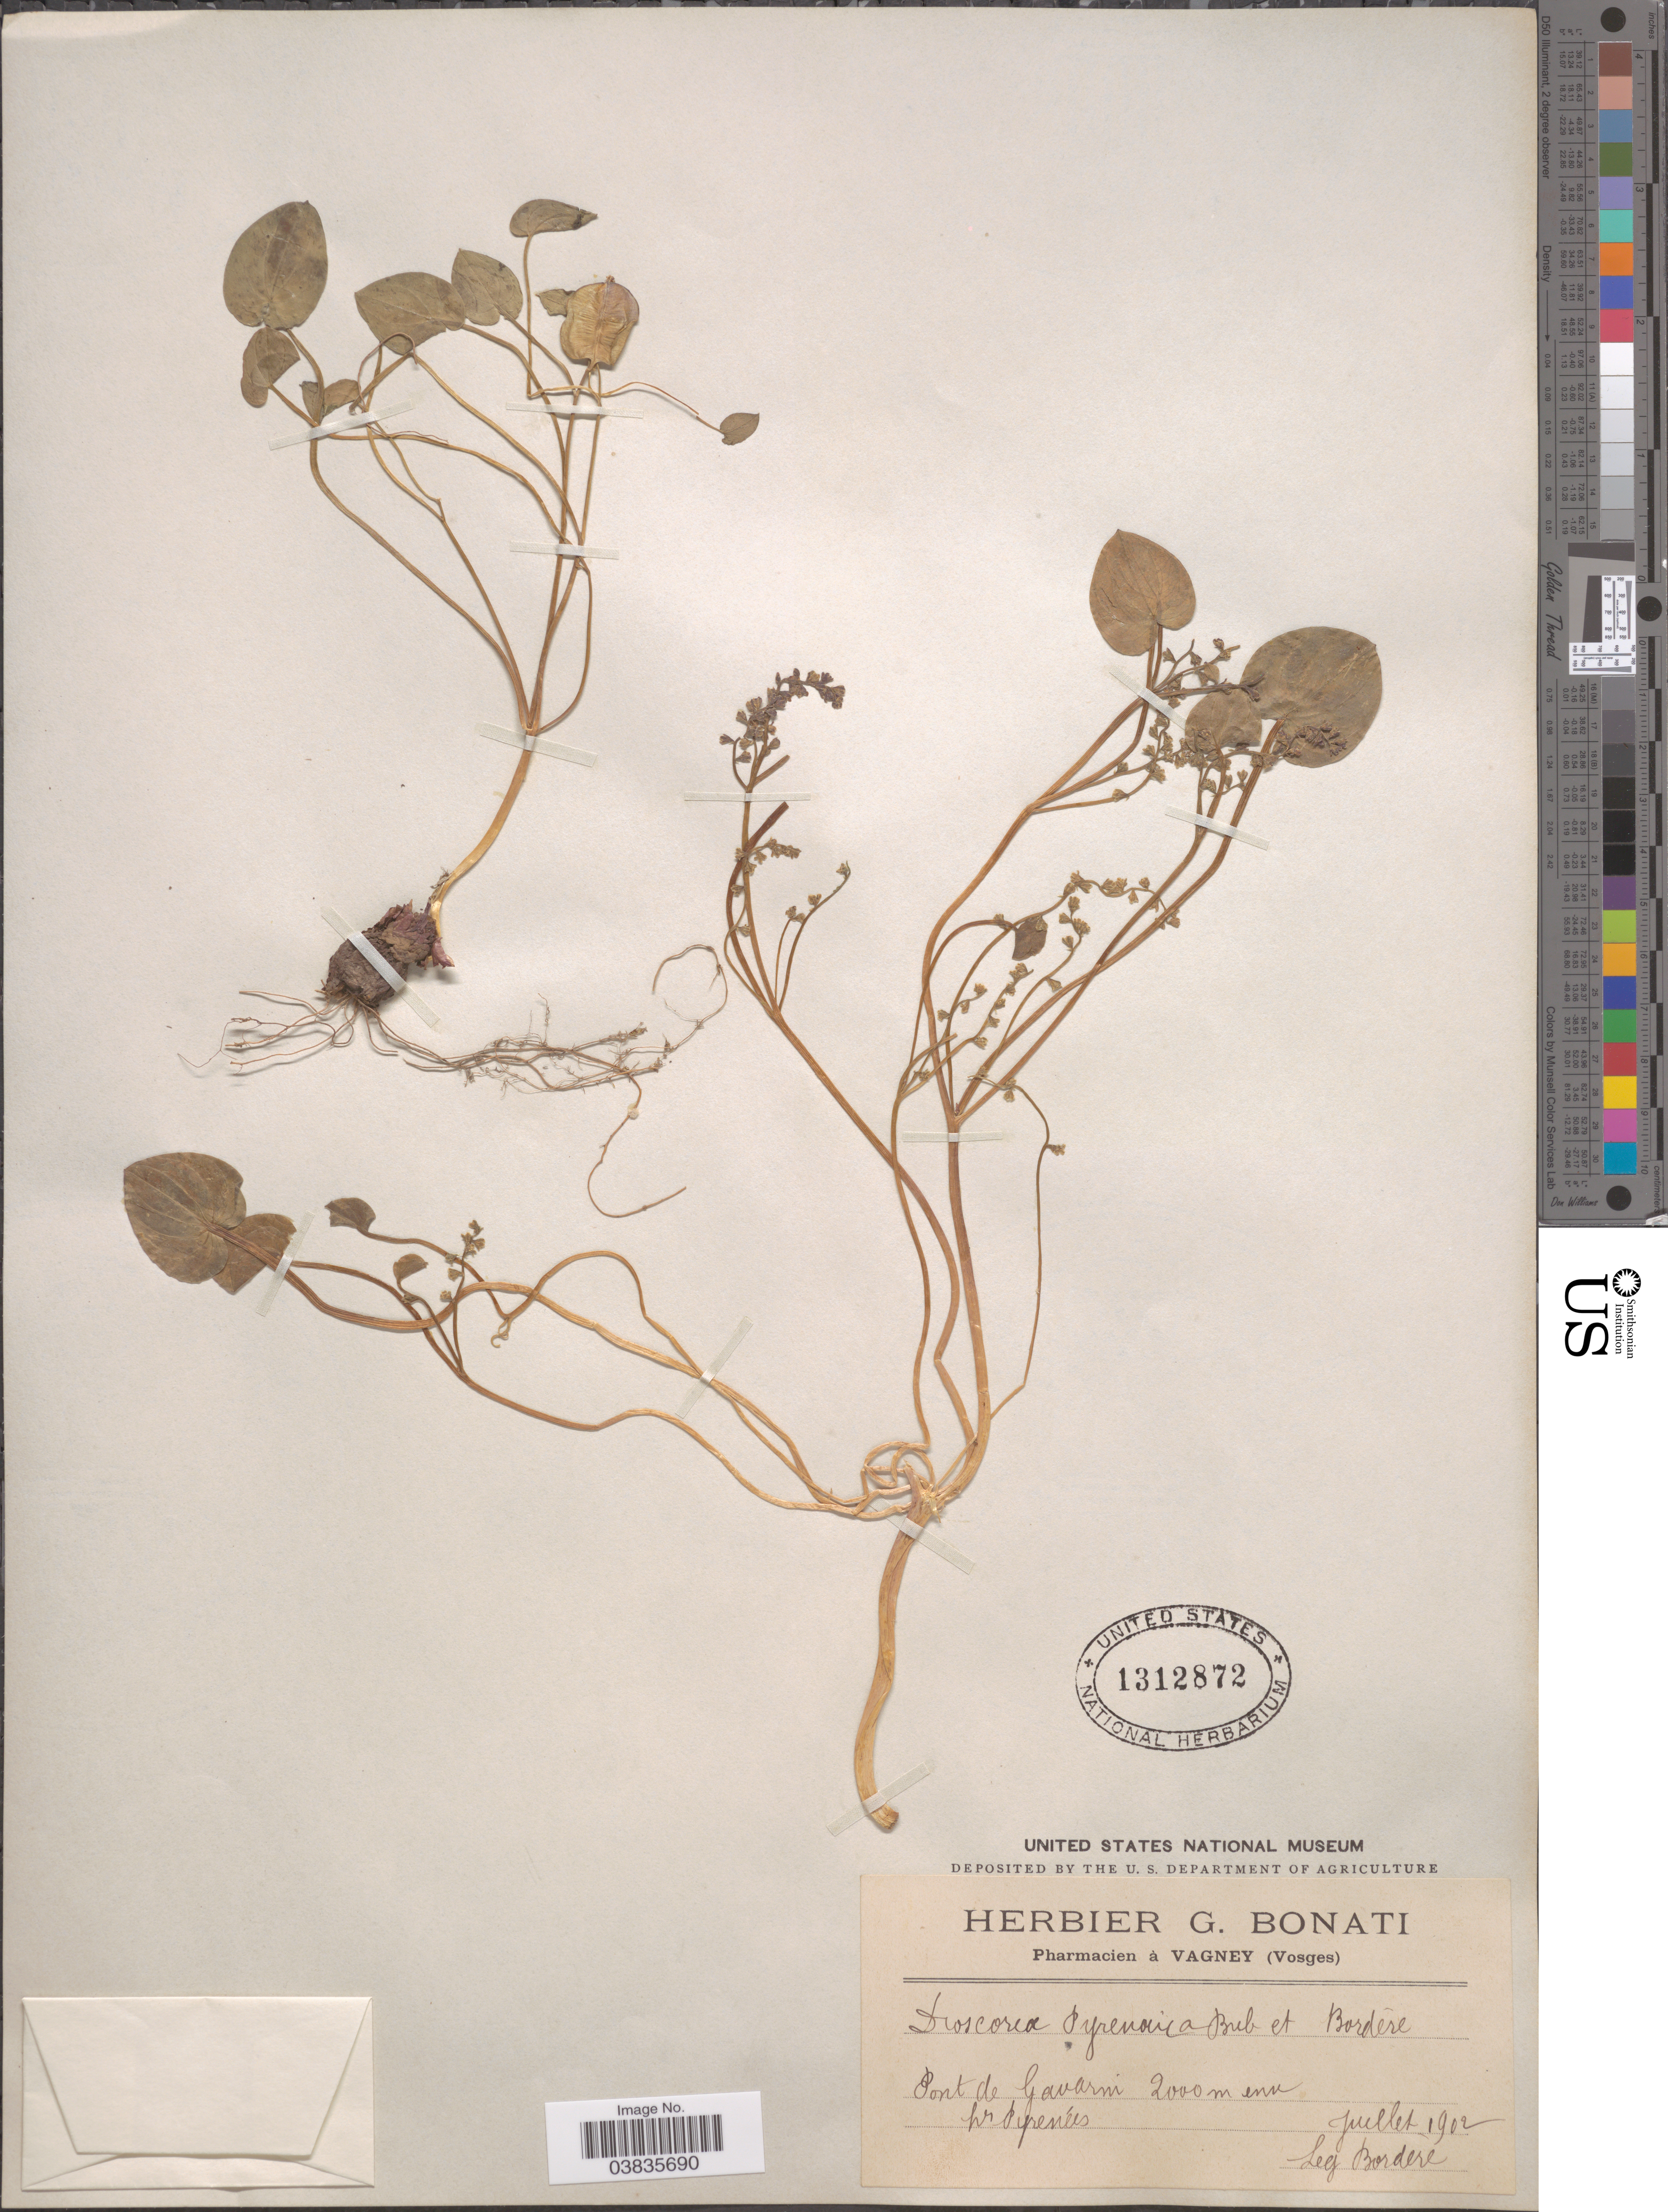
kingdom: Plantae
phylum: Tracheophyta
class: Liliopsida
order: Dioscoreales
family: Dioscoreaceae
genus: Dioscorea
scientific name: Dioscorea pyranaica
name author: Bubani & Bordere ex Gren.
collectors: -. Bordere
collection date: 1902-07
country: France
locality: Pont de Gavarni, ht Pyrenées.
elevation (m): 2000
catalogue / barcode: US 1312872